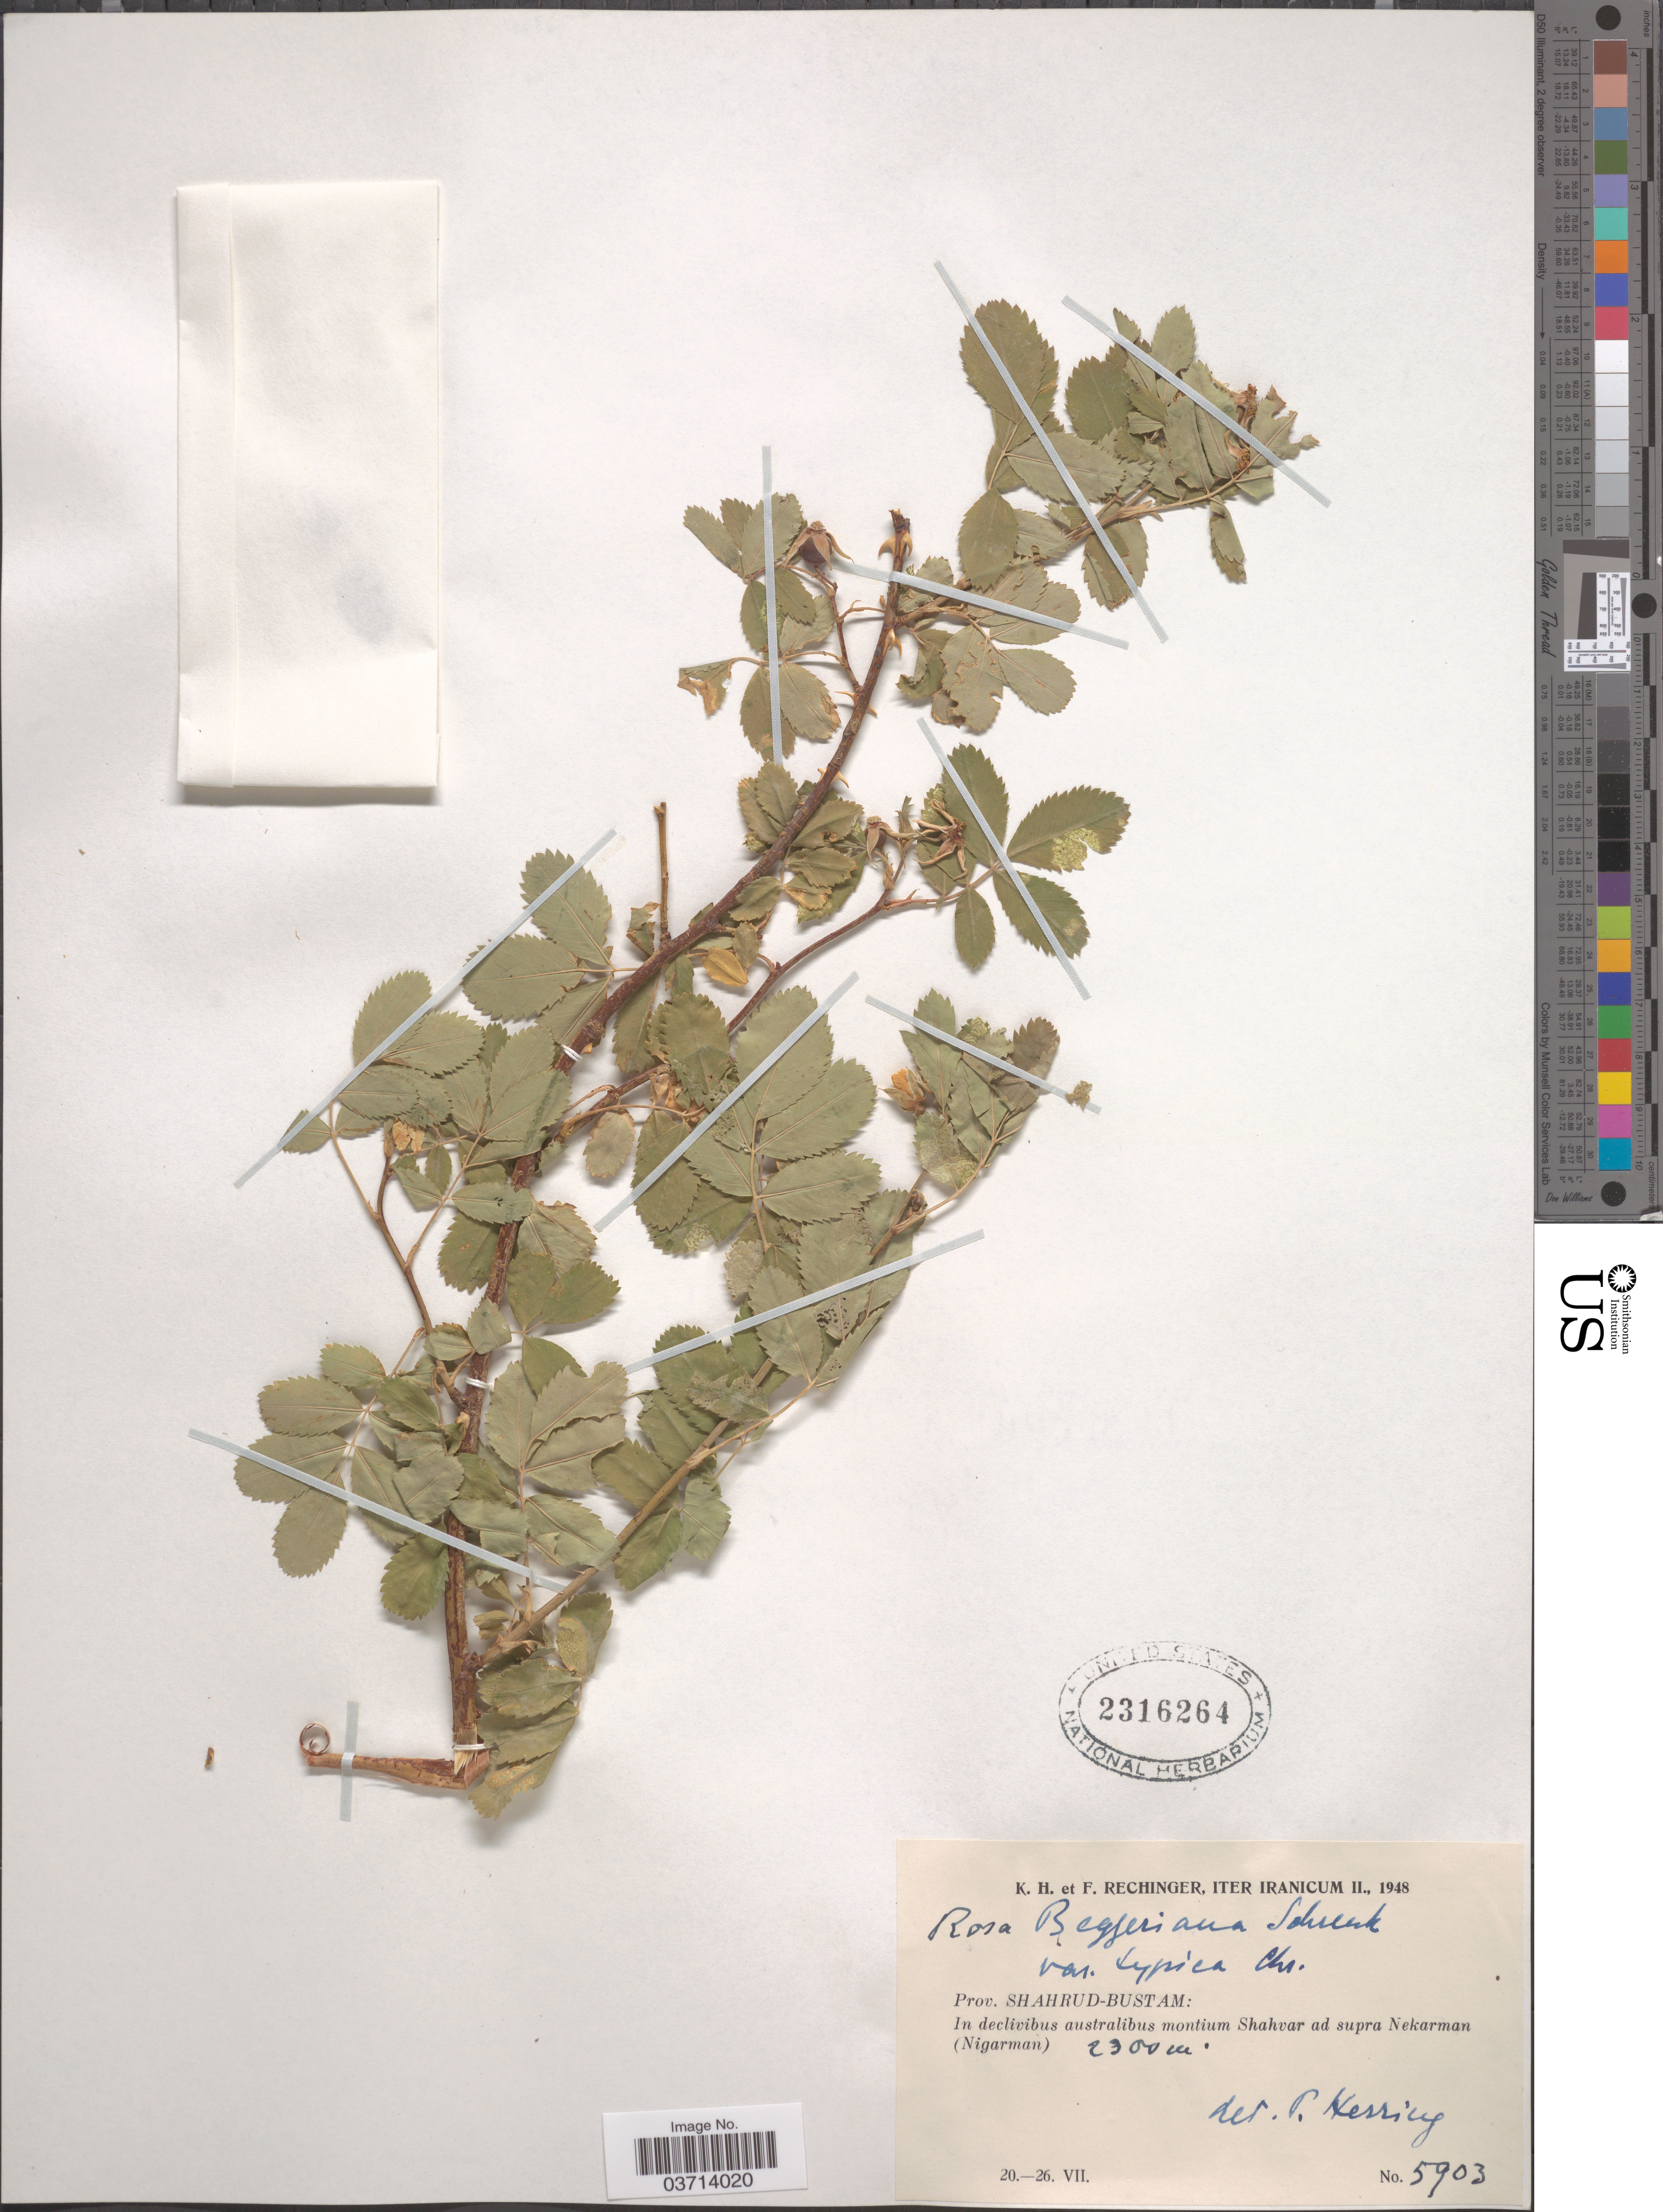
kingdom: Plantae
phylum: Tracheophyta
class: Magnoliopsida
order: Rosales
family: Rosaceae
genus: Rosa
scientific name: Rosa beggeriana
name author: Schrenk ex Fisch. & C.A. Mey.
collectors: K. H. Rechinger & F. Rechinger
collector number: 5903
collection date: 1948-07-20/1948-07-26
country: Iran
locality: Iter Iranicum. Prov. Shahrud-Bustam: In declivibus australibus montium Shahvar ad supra Nekarman (Nigarman).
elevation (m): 2300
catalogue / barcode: US 2316264